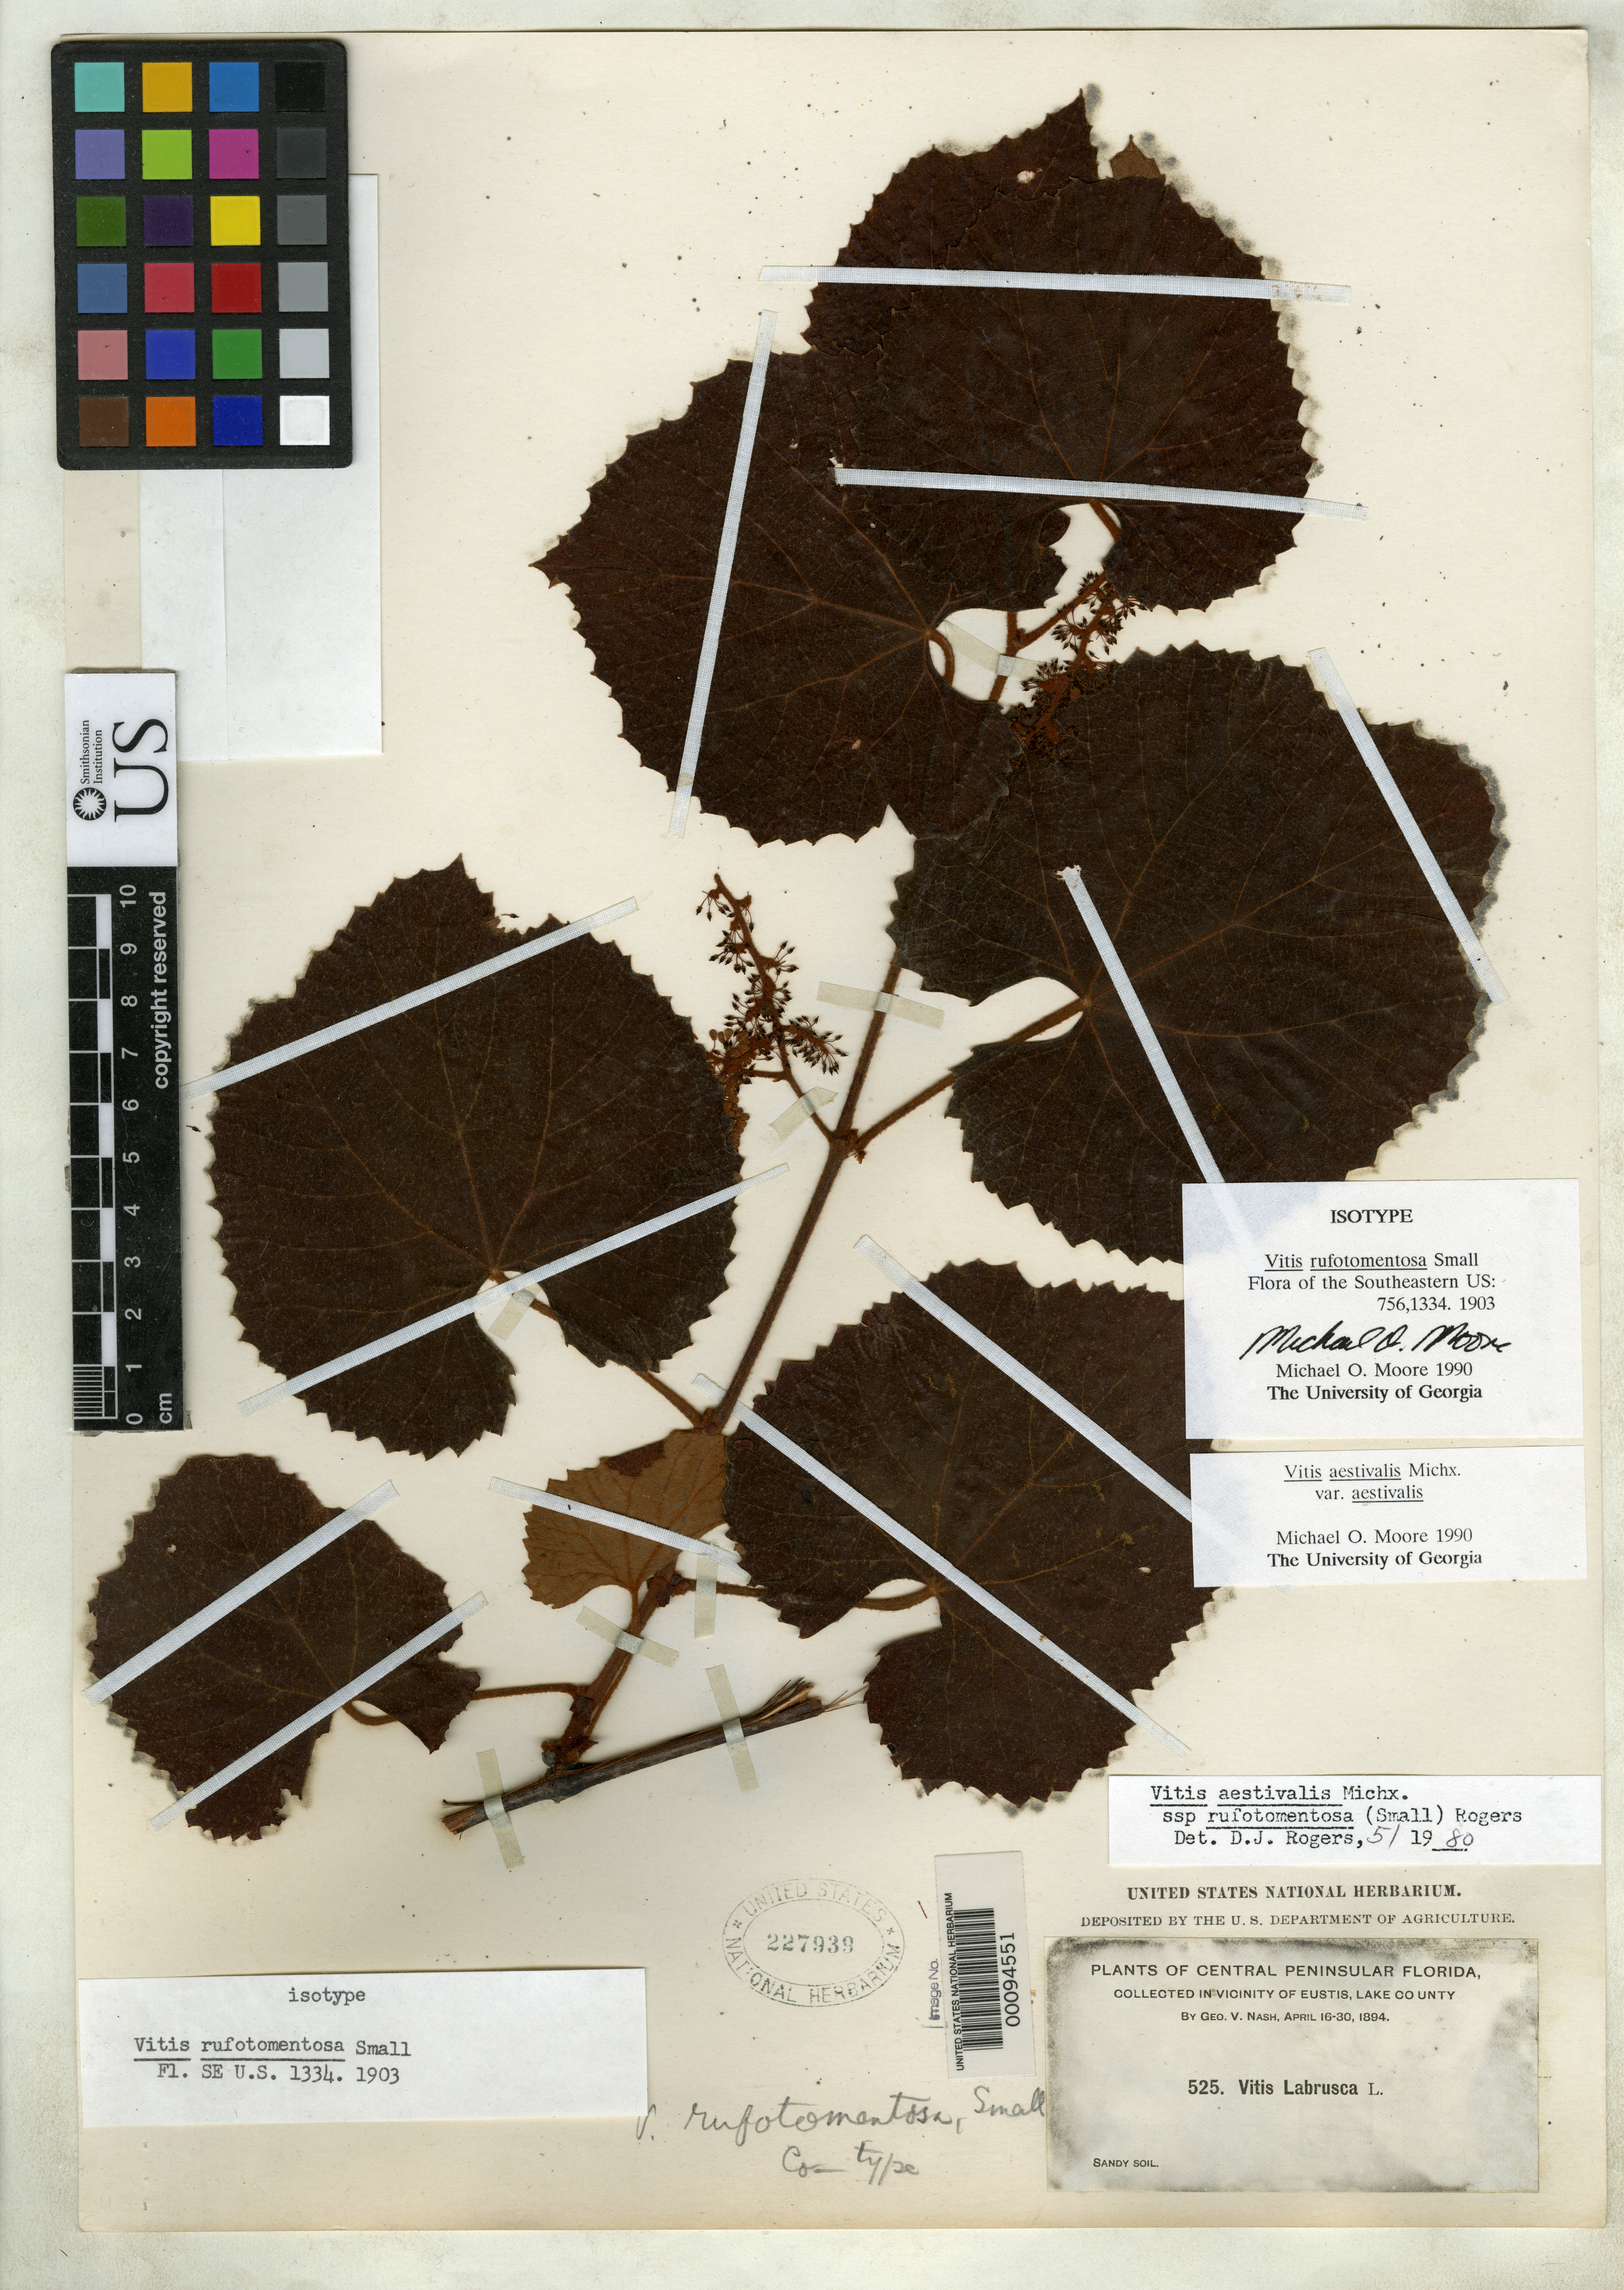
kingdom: Plantae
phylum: Tracheophyta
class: Magnoliopsida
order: Vitales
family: Vitaceae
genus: Vitis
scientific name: Vitis rufotomentosa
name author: Small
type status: Isotype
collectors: G. V. Nash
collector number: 525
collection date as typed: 16 Apr 1894 to 30 Apr 1894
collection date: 1894-04-16/1894-04-30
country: United States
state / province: Florida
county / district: Lake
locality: Vicinity of Eustis.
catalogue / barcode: US 227939